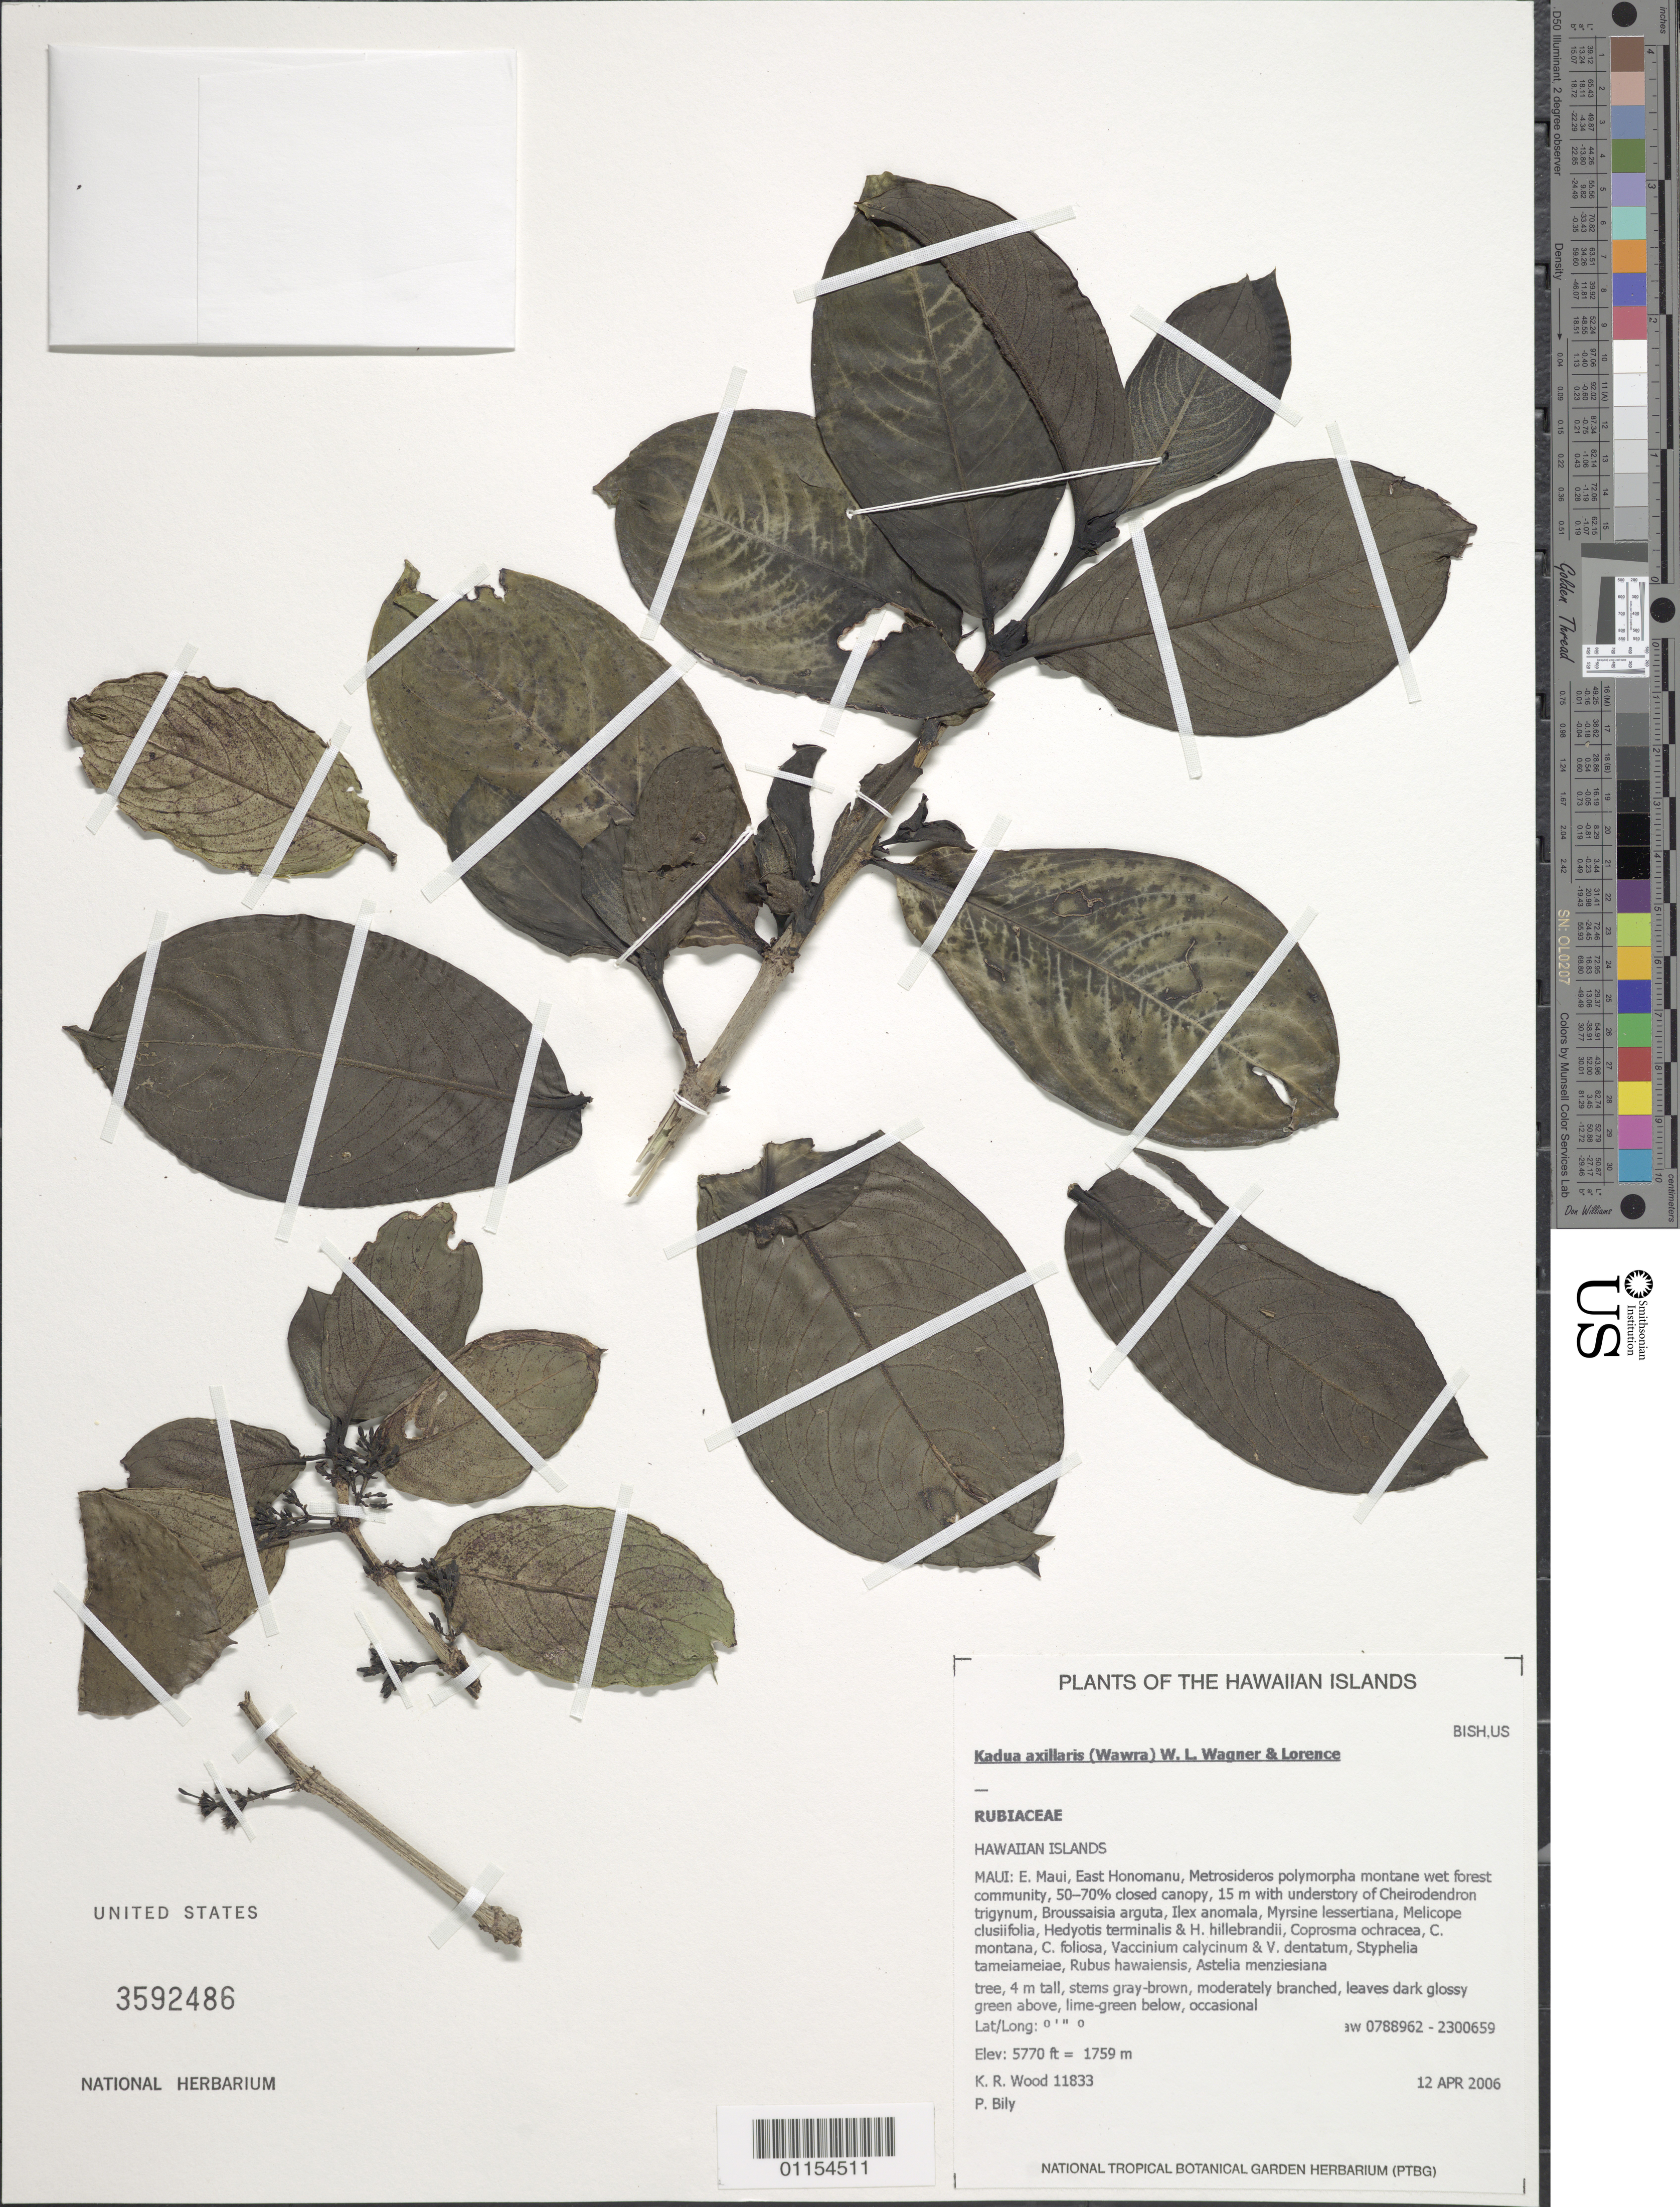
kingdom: Plantae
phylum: Tracheophyta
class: Magnoliopsida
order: Gentianales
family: Rubiaceae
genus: Kadua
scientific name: Kadua axillaris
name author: (Wawra) W.L. Wagner & Lorence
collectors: K. R. Wood & P. Bily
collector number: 11833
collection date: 2006-04-12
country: United States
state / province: Hawaii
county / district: Maui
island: Maui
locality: E Maui, E Honomanu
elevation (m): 1759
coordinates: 0788962, 2300659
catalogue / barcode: US 3592486